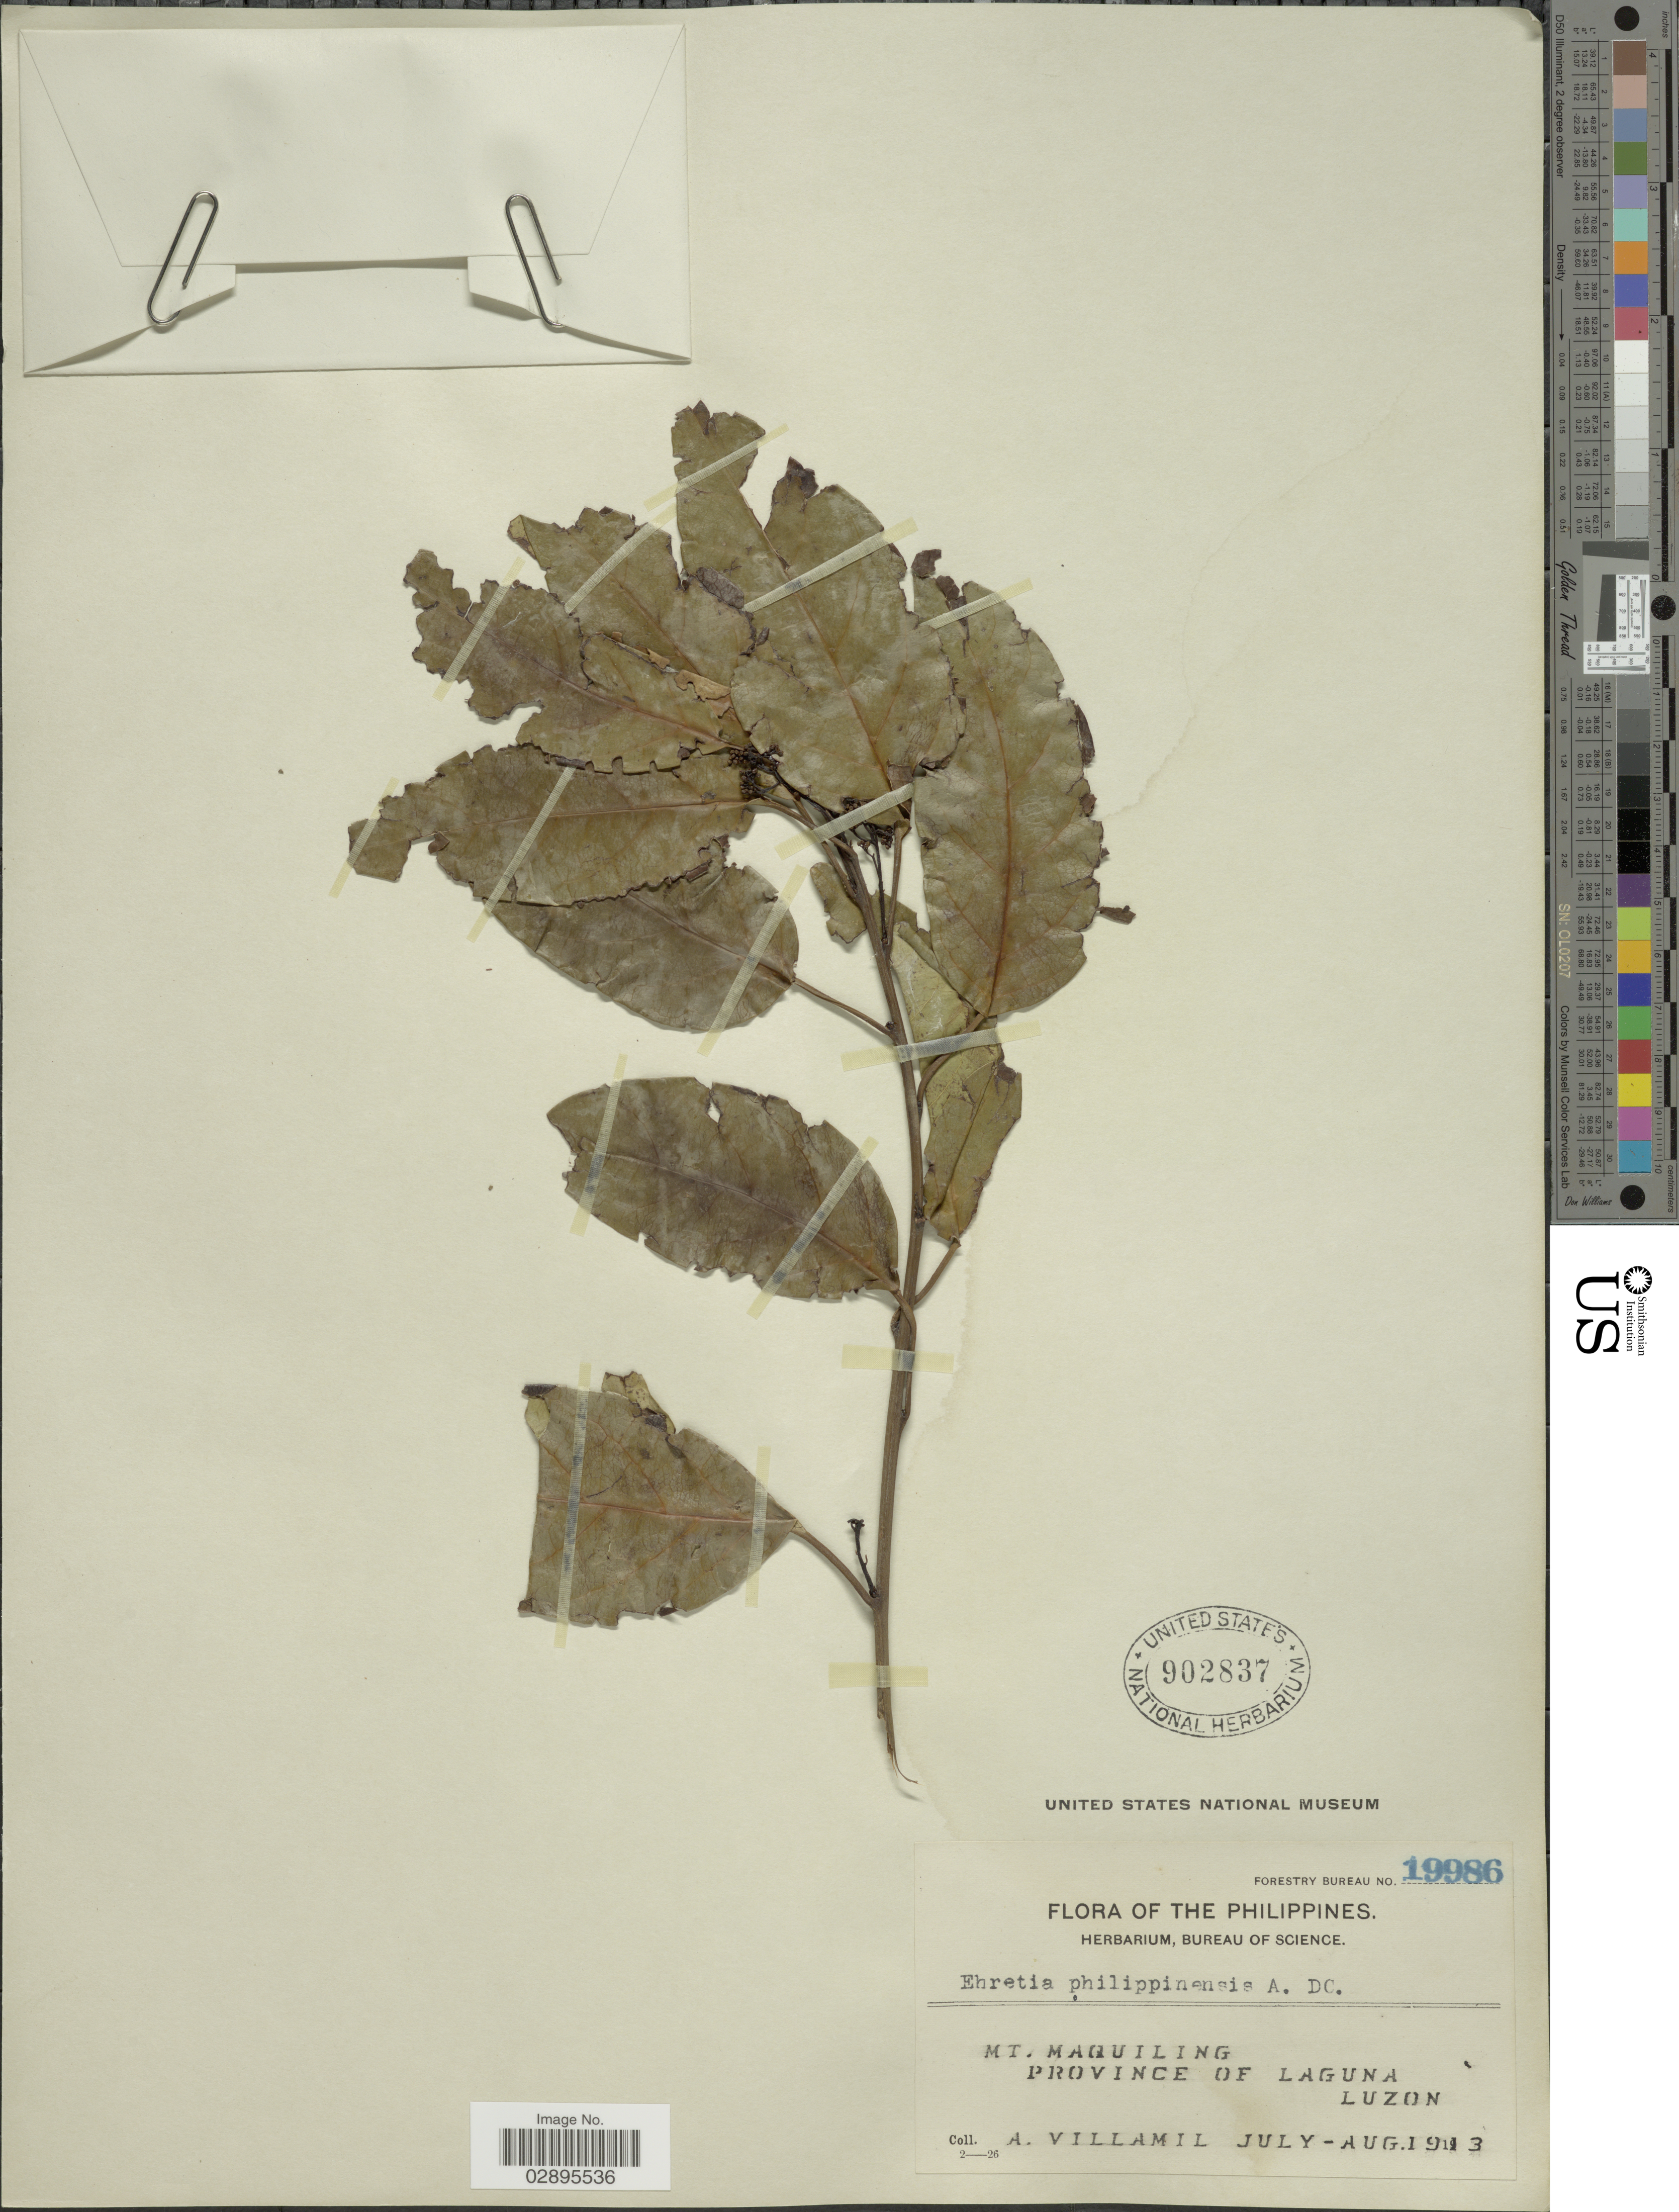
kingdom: Plantae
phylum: Tracheophyta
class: Magnoliopsida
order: Boraginales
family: Ehretiaceae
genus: Ehretia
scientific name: Ehretia philippinensis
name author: A. DC.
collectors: A. Villamil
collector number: Forestry Bureau 19986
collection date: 1913-07/1913-08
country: Philippines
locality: Mt. Maquiling. Province of Laguna, Luzon.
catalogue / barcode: US 902837